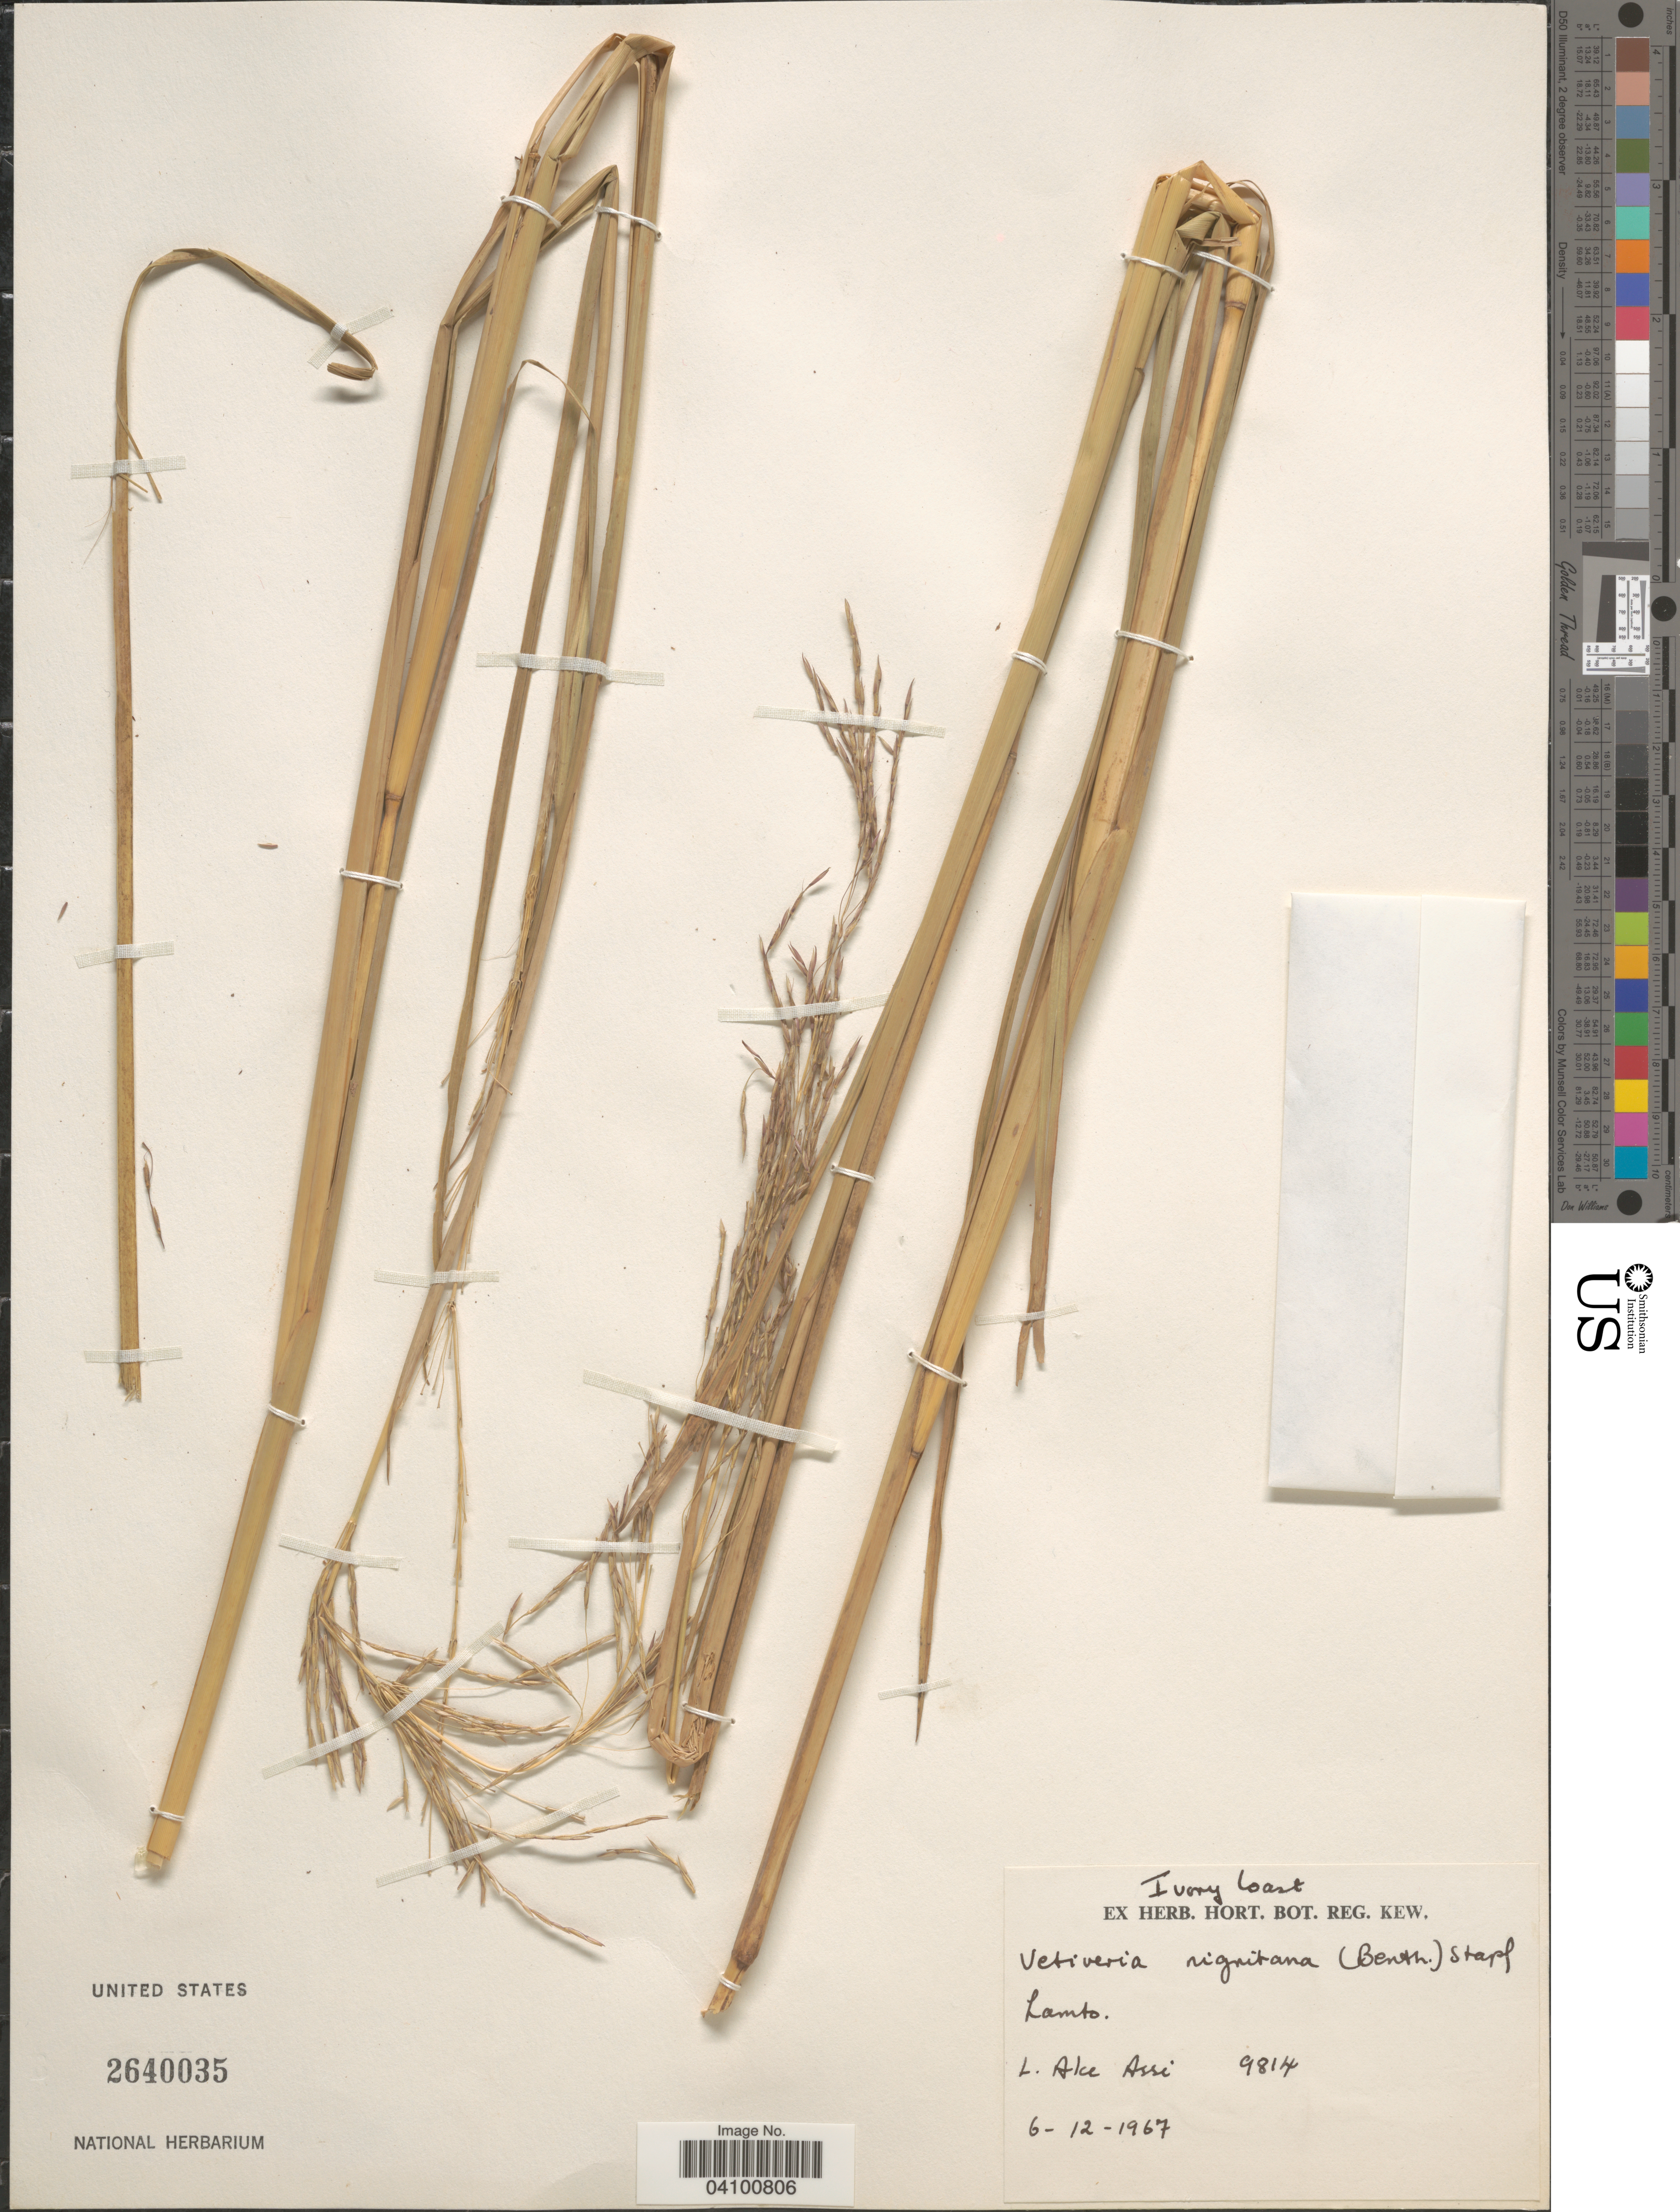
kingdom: Plantae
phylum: Tracheophyta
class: Liliopsida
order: Poales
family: Poaceae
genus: Chrysopogon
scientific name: Chrysopogon nigritanus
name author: (Benth.) Veldkamp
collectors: L. Aké Assi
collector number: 9814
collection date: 1967-12-06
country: Ivory Coast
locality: Lamto.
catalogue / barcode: US 2640035